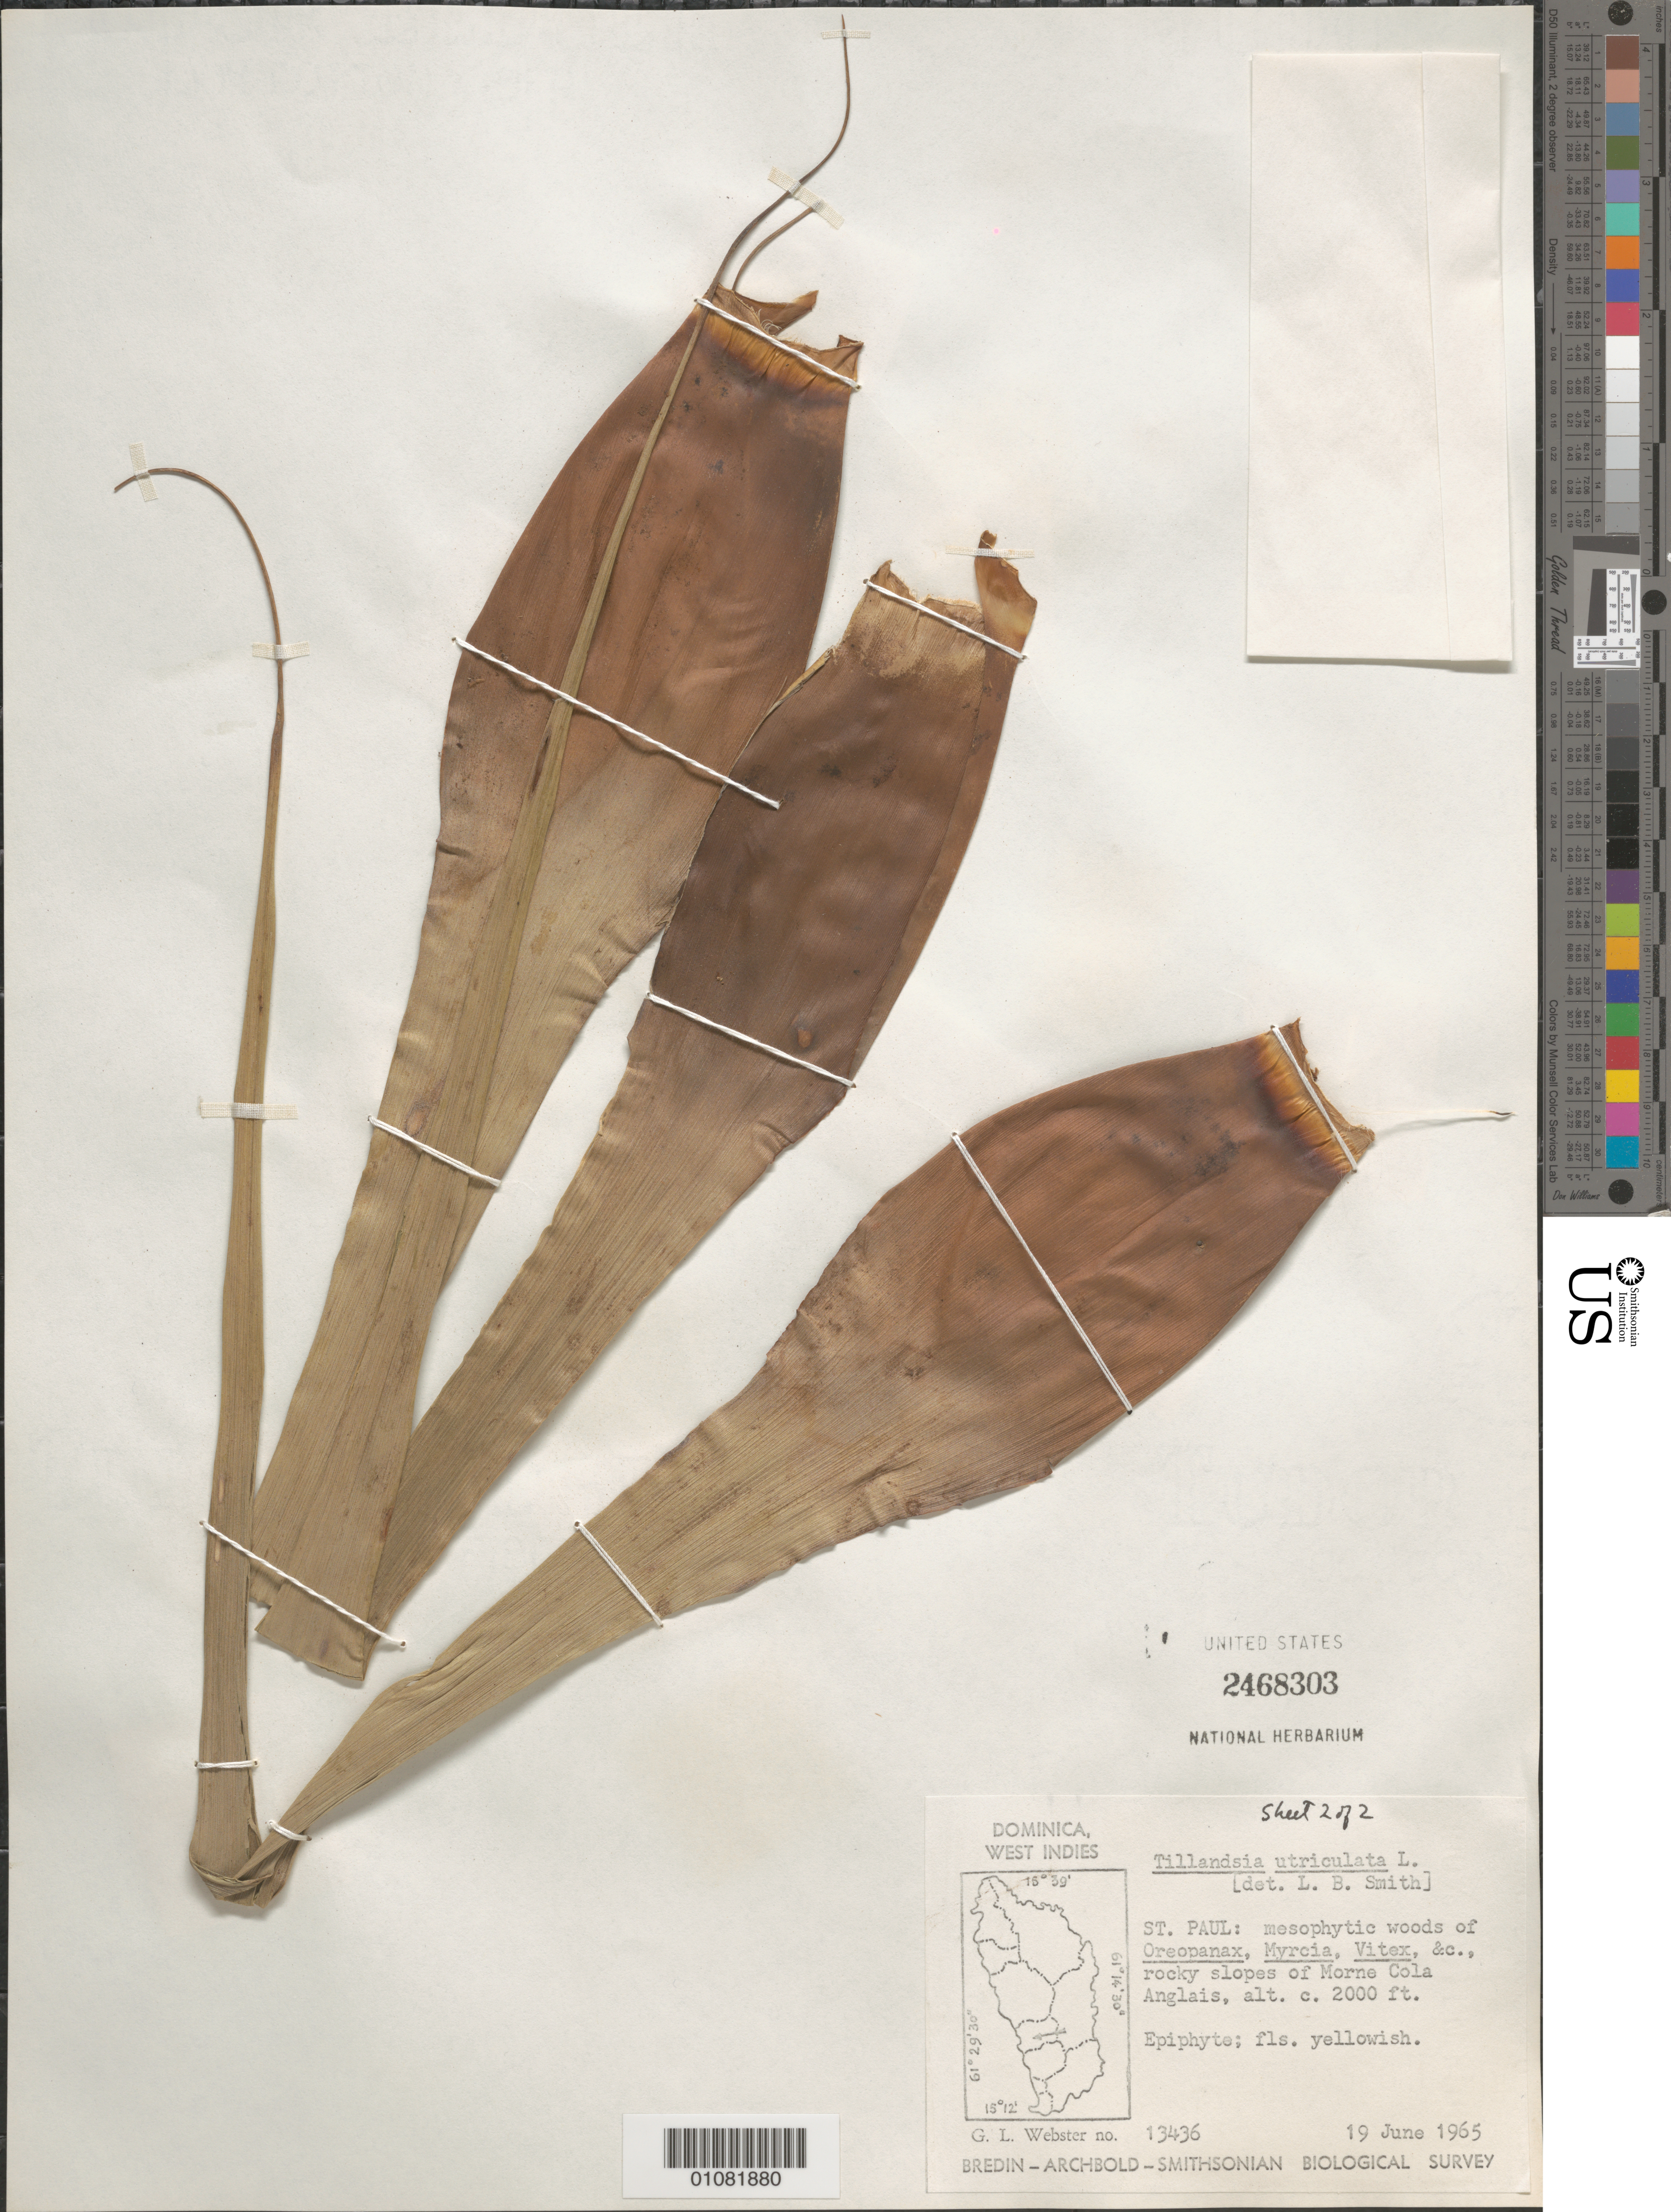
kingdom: Plantae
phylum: Tracheophyta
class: Liliopsida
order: Poales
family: Bromeliaceae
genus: Tillandsia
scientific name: Tillandsia utriculata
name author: L.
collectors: G. L. Webster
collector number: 13436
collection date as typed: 19 Jun 1965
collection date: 1965-06-19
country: Dominica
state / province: St. Paul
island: Dominica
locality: rocky slopes of Morne Cola Anglais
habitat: mesophytic woods of Oreopanax, Myrcia, Vitex, & c.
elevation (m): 610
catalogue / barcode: US 2468303